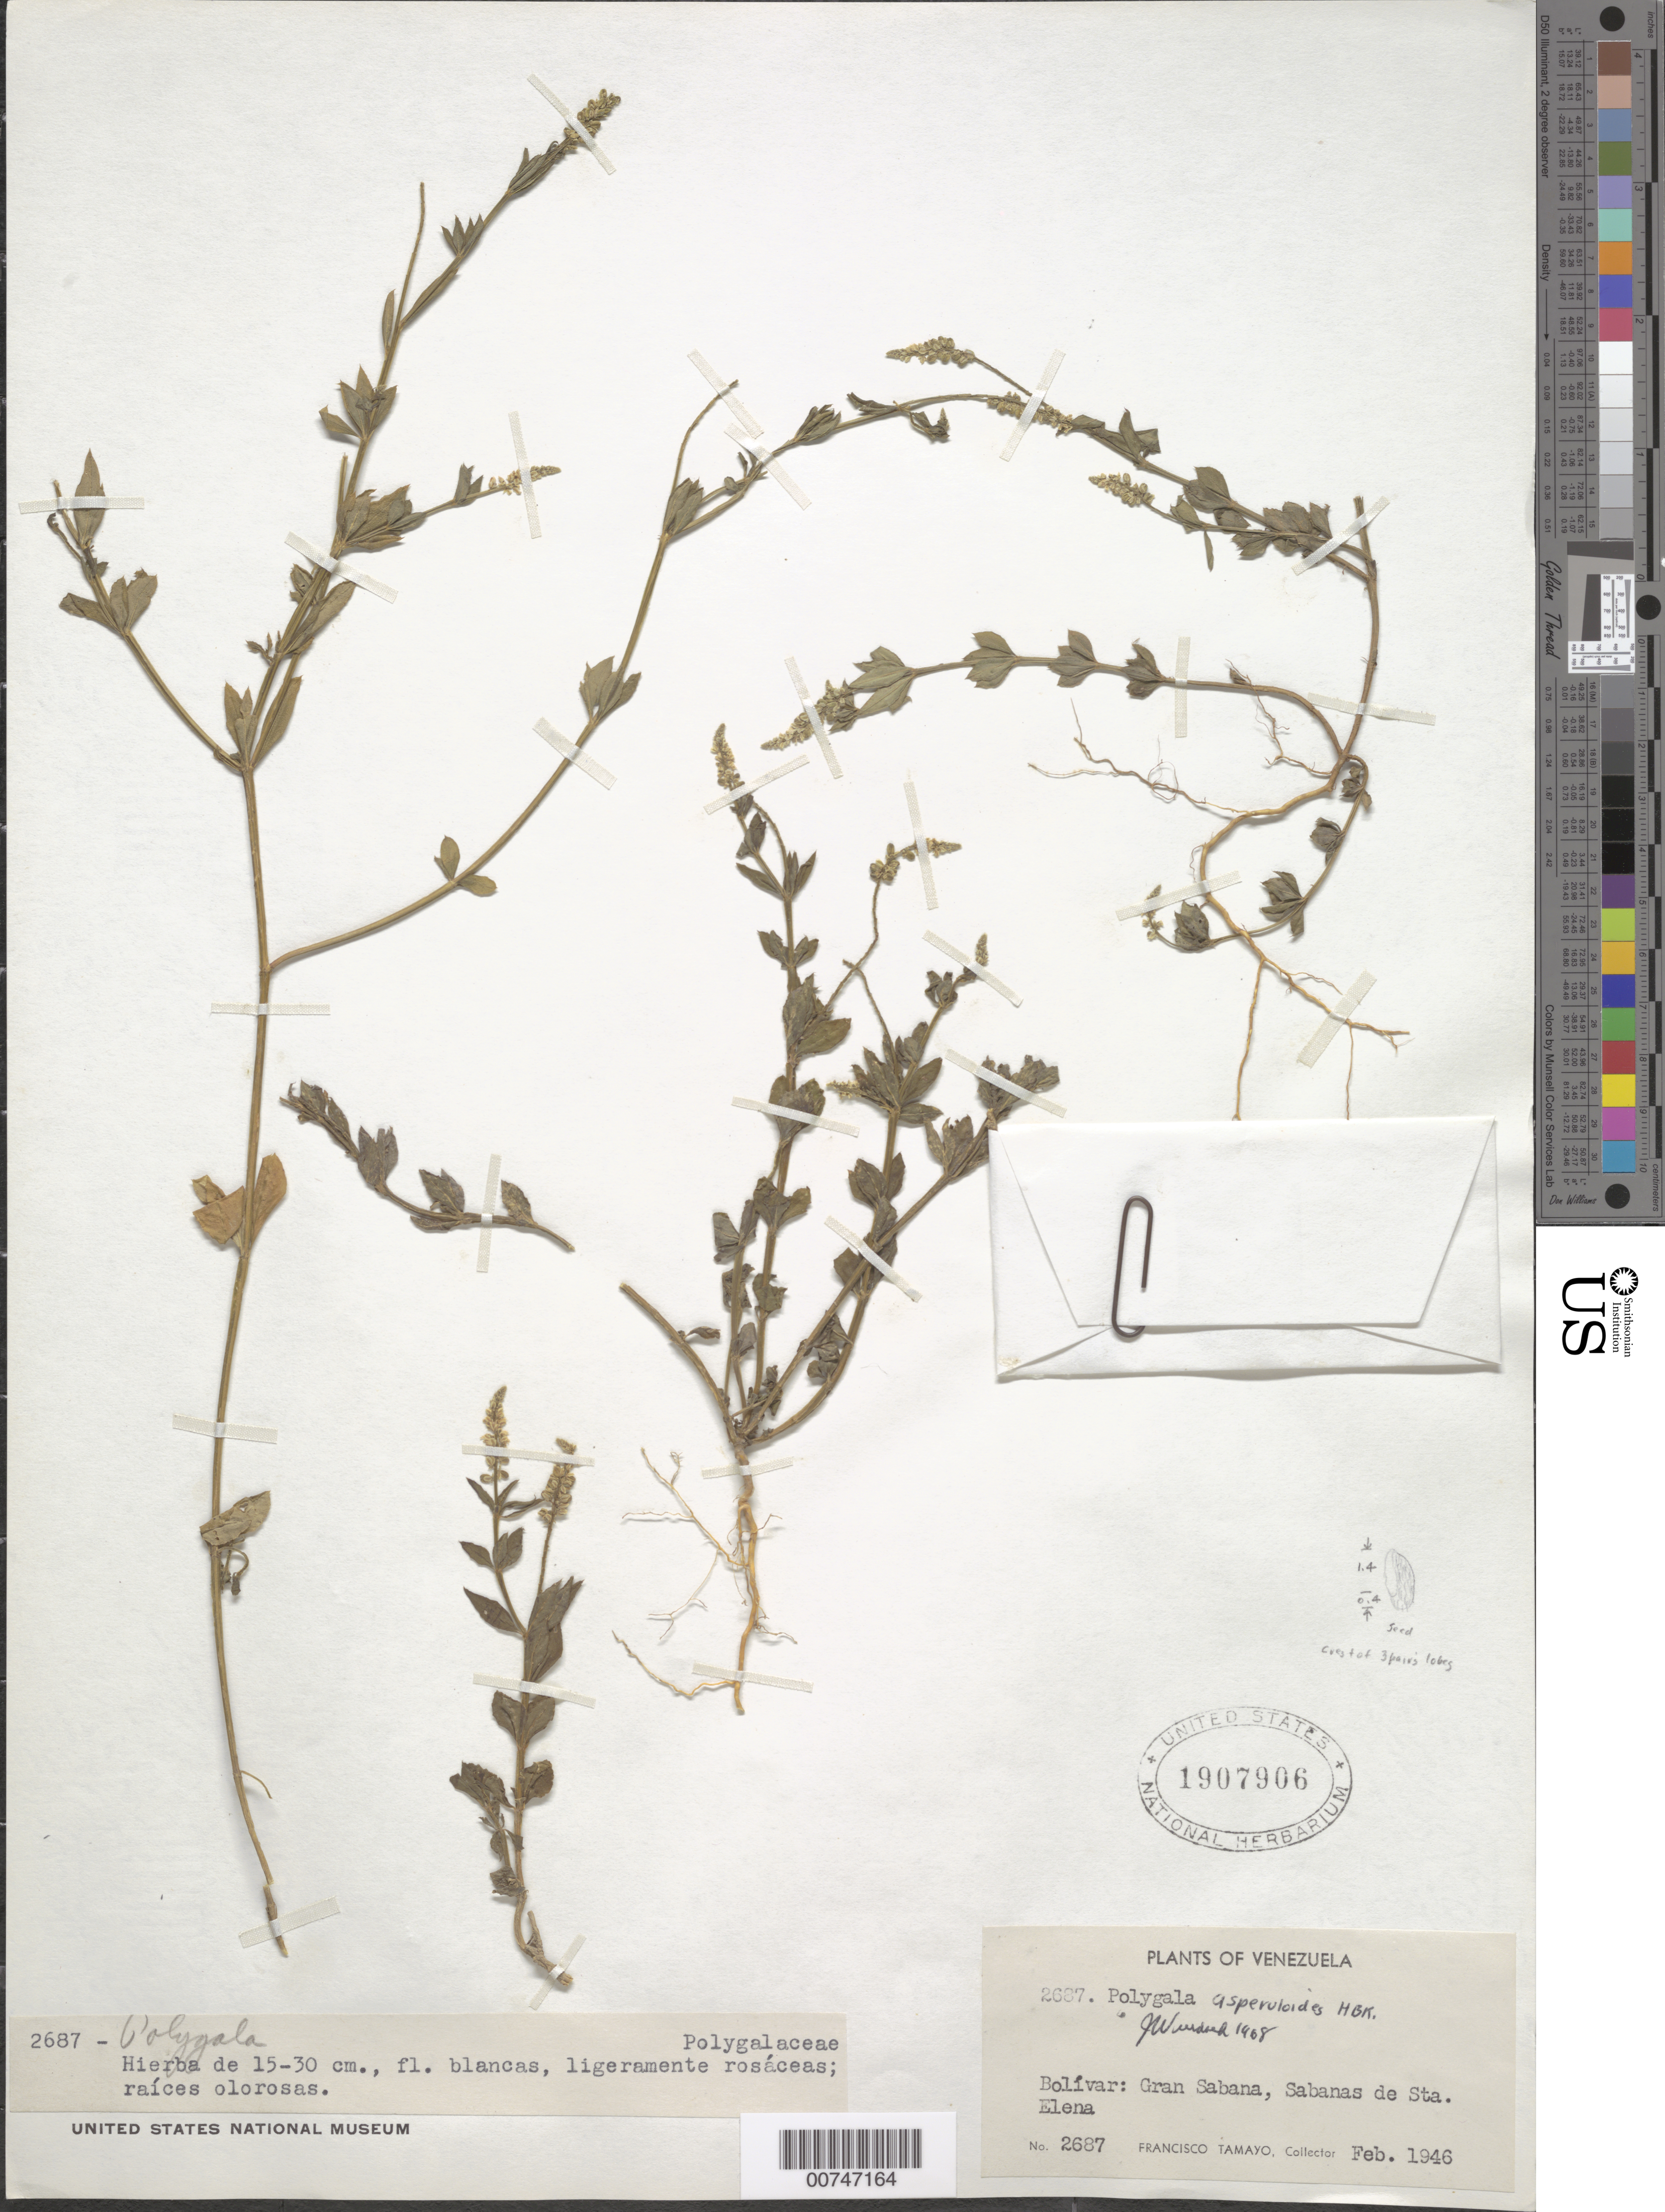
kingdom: Plantae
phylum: Tracheophyta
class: Magnoliopsida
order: Fabales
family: Polygalaceae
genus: Polygala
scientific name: Polygala asperuloides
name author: Kunth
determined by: Wurdack, John J., (US), US (UNITED STATES)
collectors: F. Tamayo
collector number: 2687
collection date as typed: Feb-46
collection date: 1946-02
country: Venezuela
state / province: Bolívar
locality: Gran Sabana, Sta. Elena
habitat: Savanna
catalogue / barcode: US 1907906